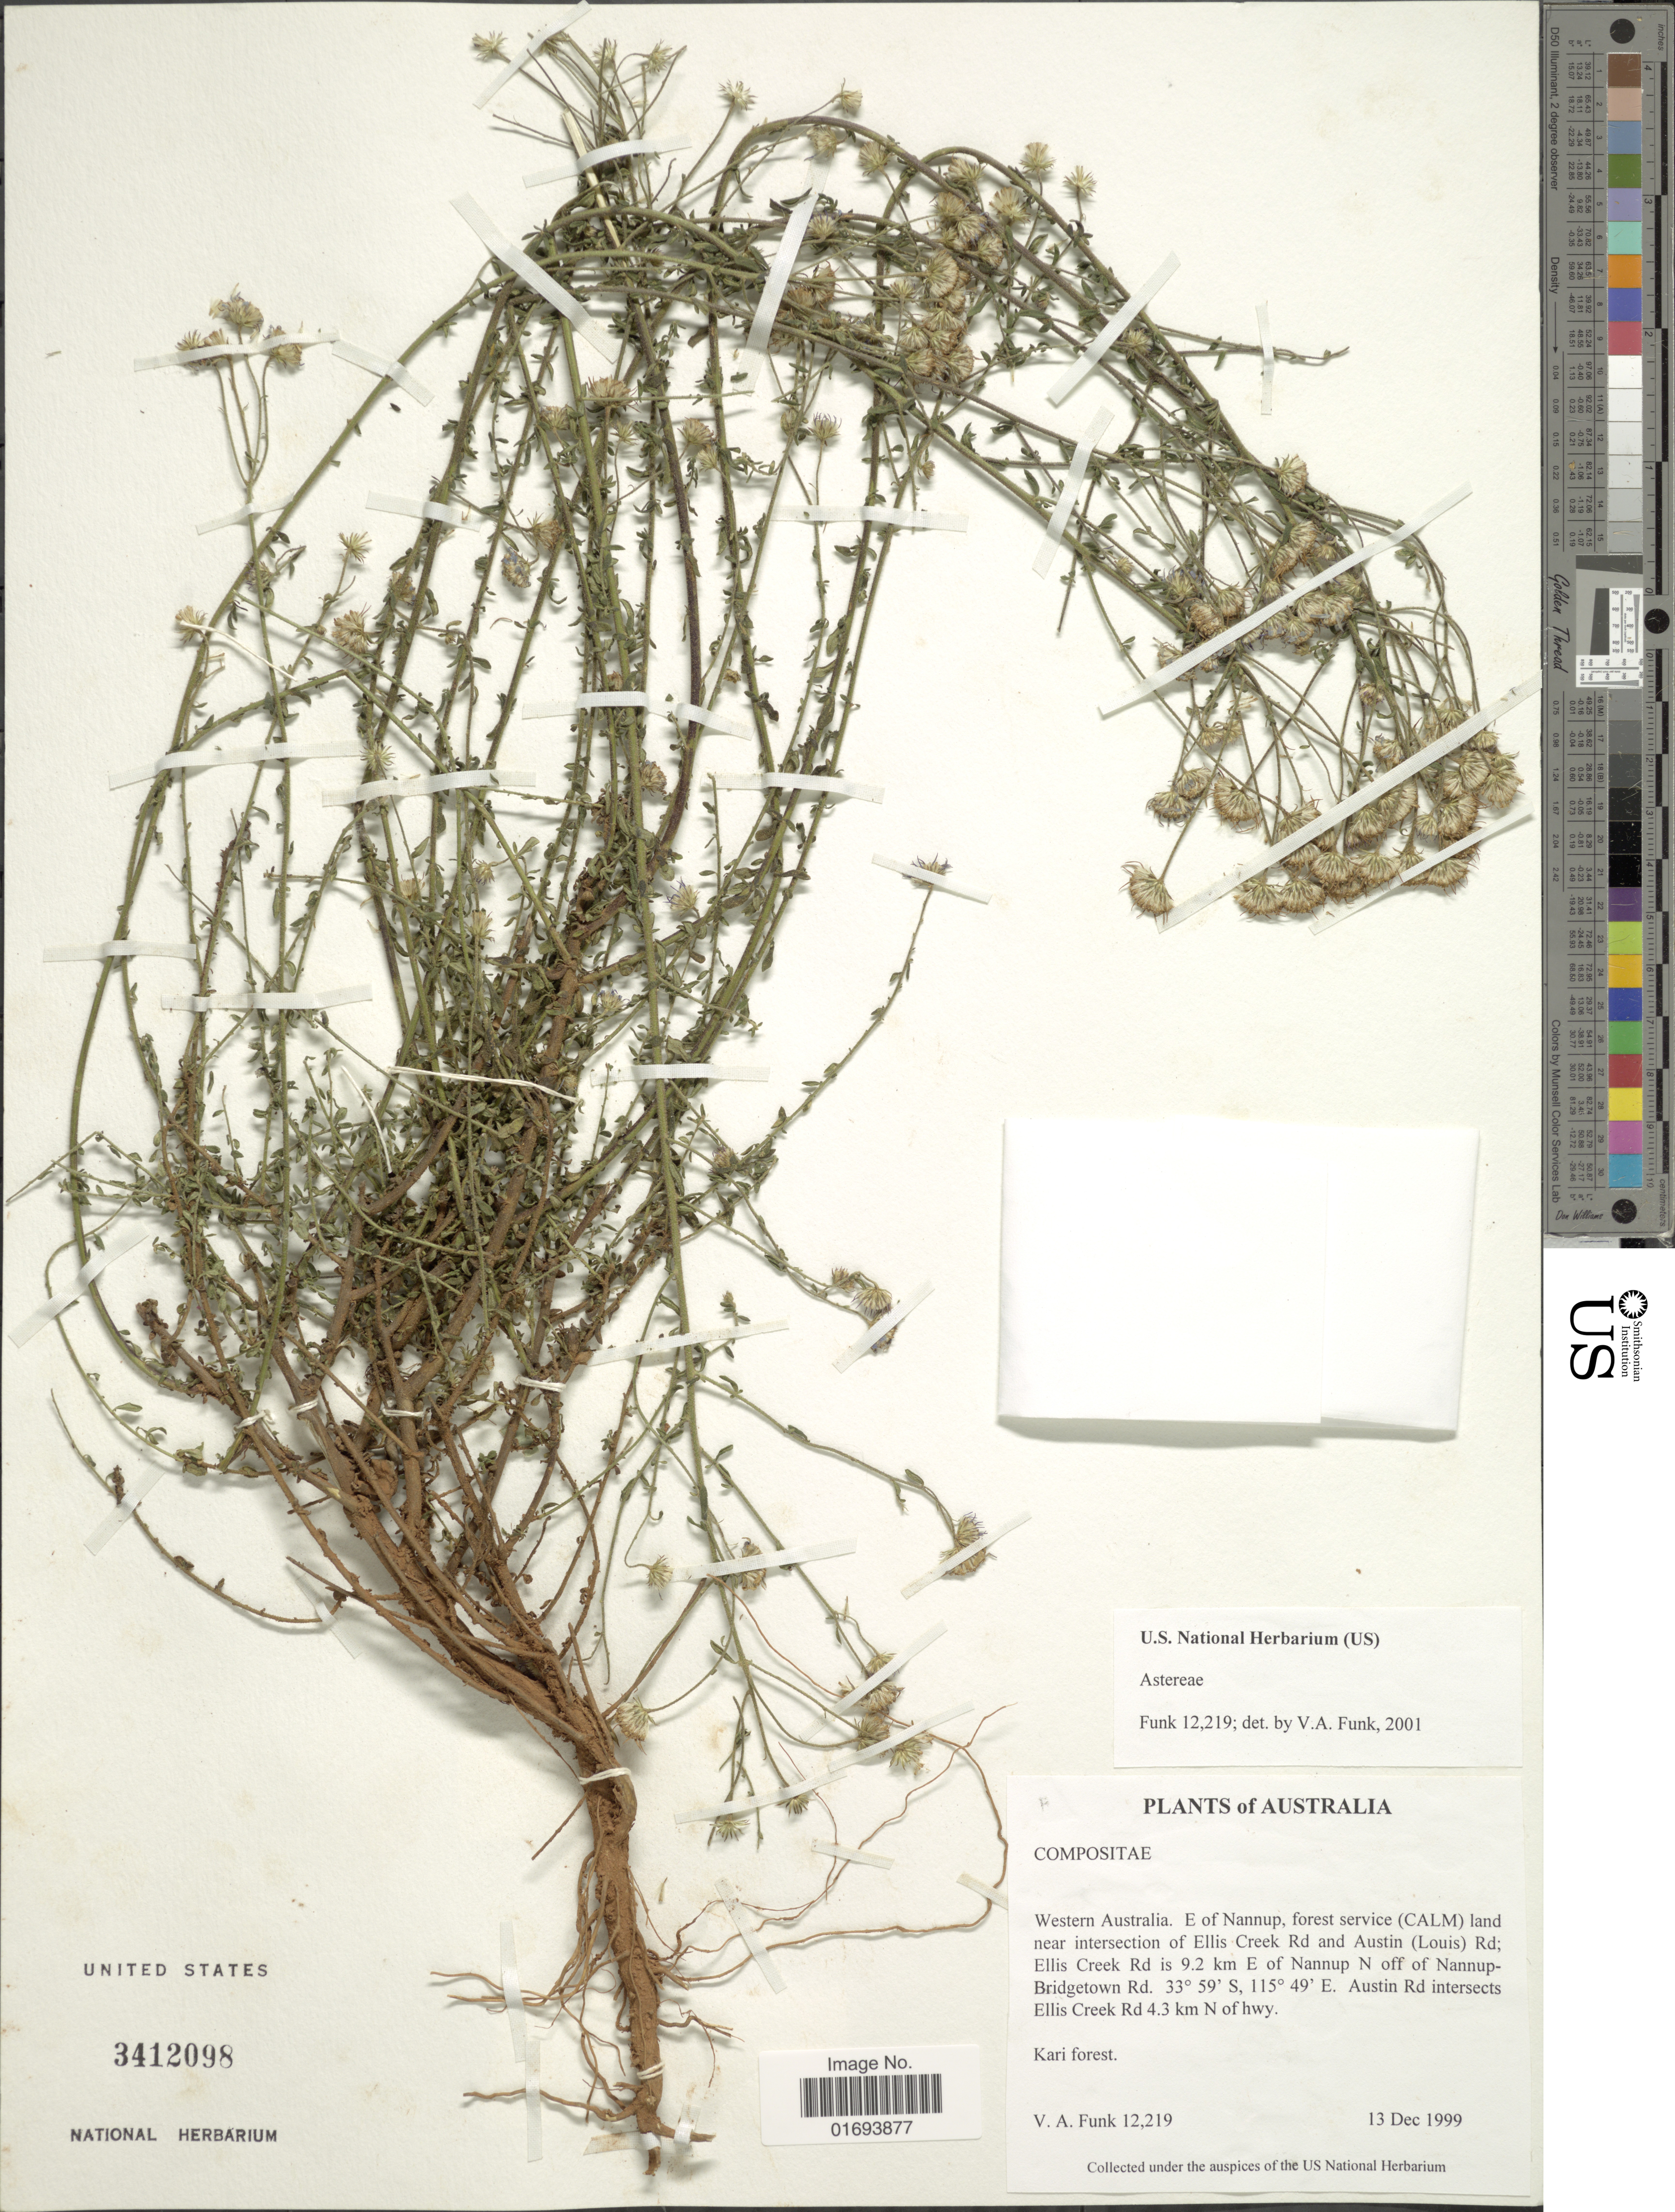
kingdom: Plantae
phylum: Tracheophyta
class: Magnoliopsida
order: Asterales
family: Asteraceae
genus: Brachyscome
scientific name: Brachyscome sp.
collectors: V. Funk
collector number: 12219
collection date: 1999-12-13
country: Australia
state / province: Western Australia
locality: Australia. Western Australia. E. of Nannup, forest serice (CALM) land near intersection of Ellis Creek Rd and Austin (Louis) Rd; Ellis Creel Rd is 9.2 km E of Nannup N off Nannup-Bridgetown Rd.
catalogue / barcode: US 3412098